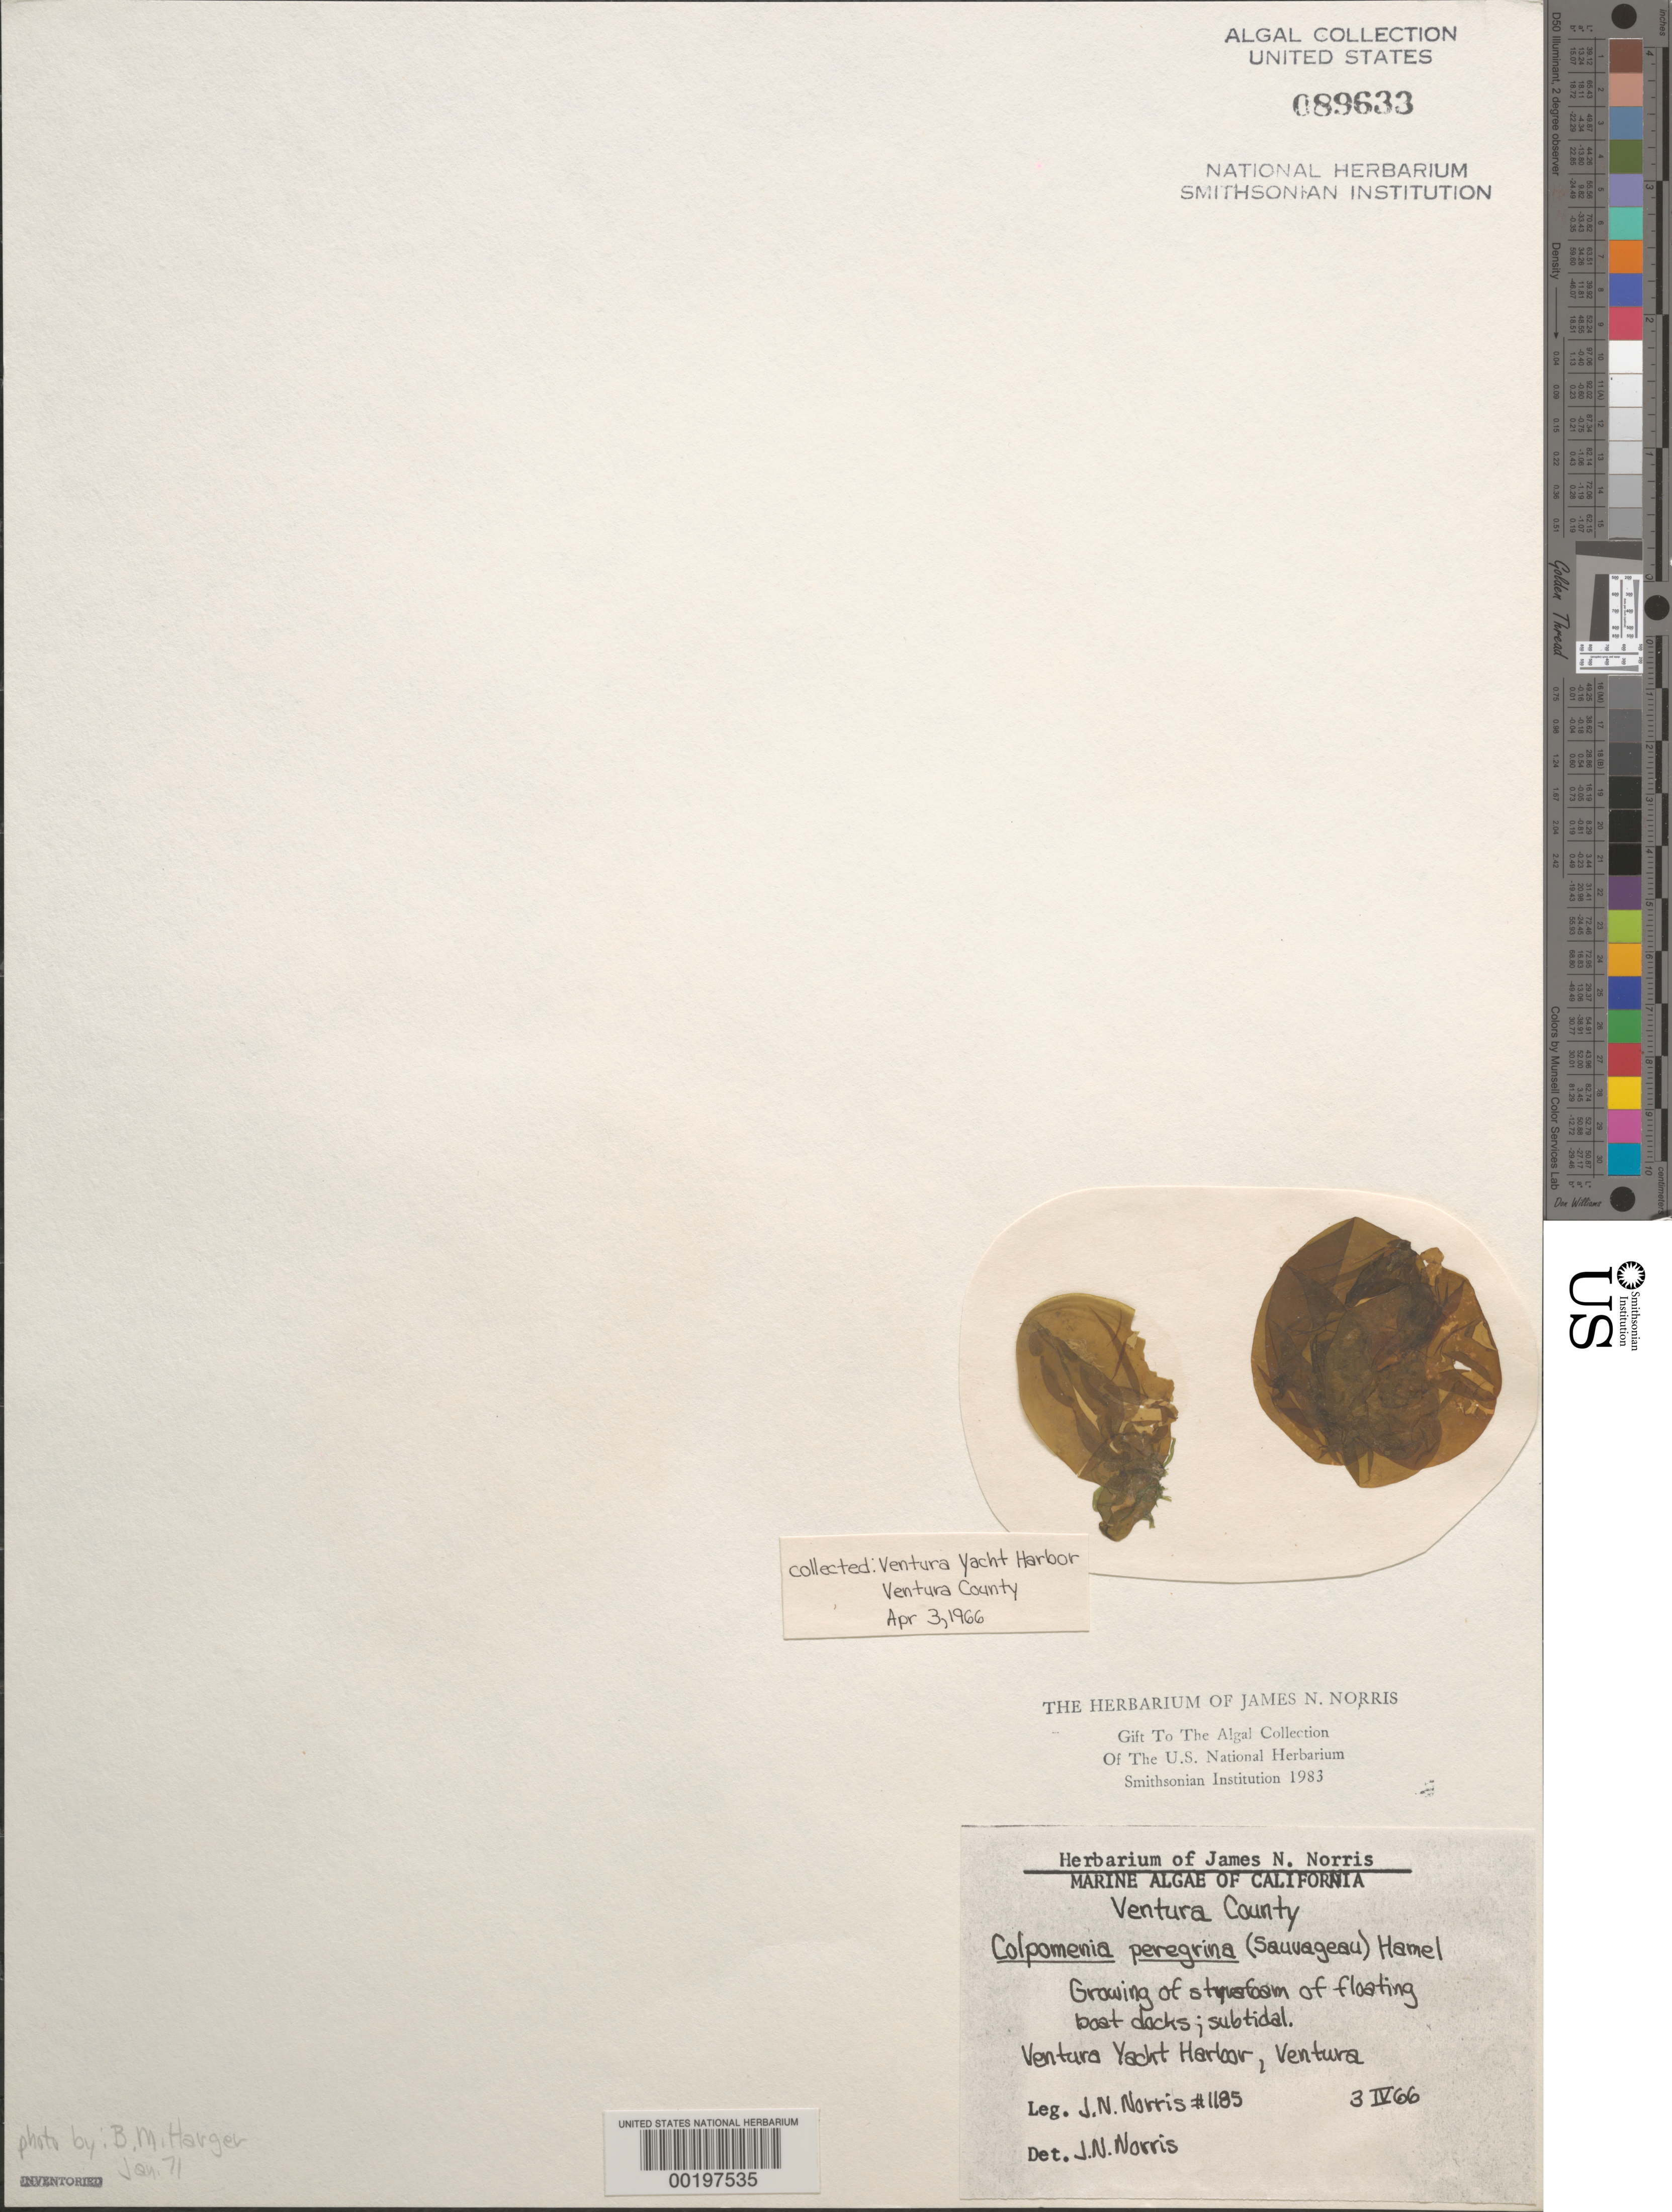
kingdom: Chromista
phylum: Ochrophyta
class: Phaeophyceae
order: Scytosiphonales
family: Scytosiphonaceae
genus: Colpomenia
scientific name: Colpomenia peregrina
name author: Sauv.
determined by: Norris, James N.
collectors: J. N. Norris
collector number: JN-1185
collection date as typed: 03 Apr 1966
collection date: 1966-04-03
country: United States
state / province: California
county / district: Ventura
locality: Ventura Yacht Harbor, Ventura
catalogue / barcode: US 89633